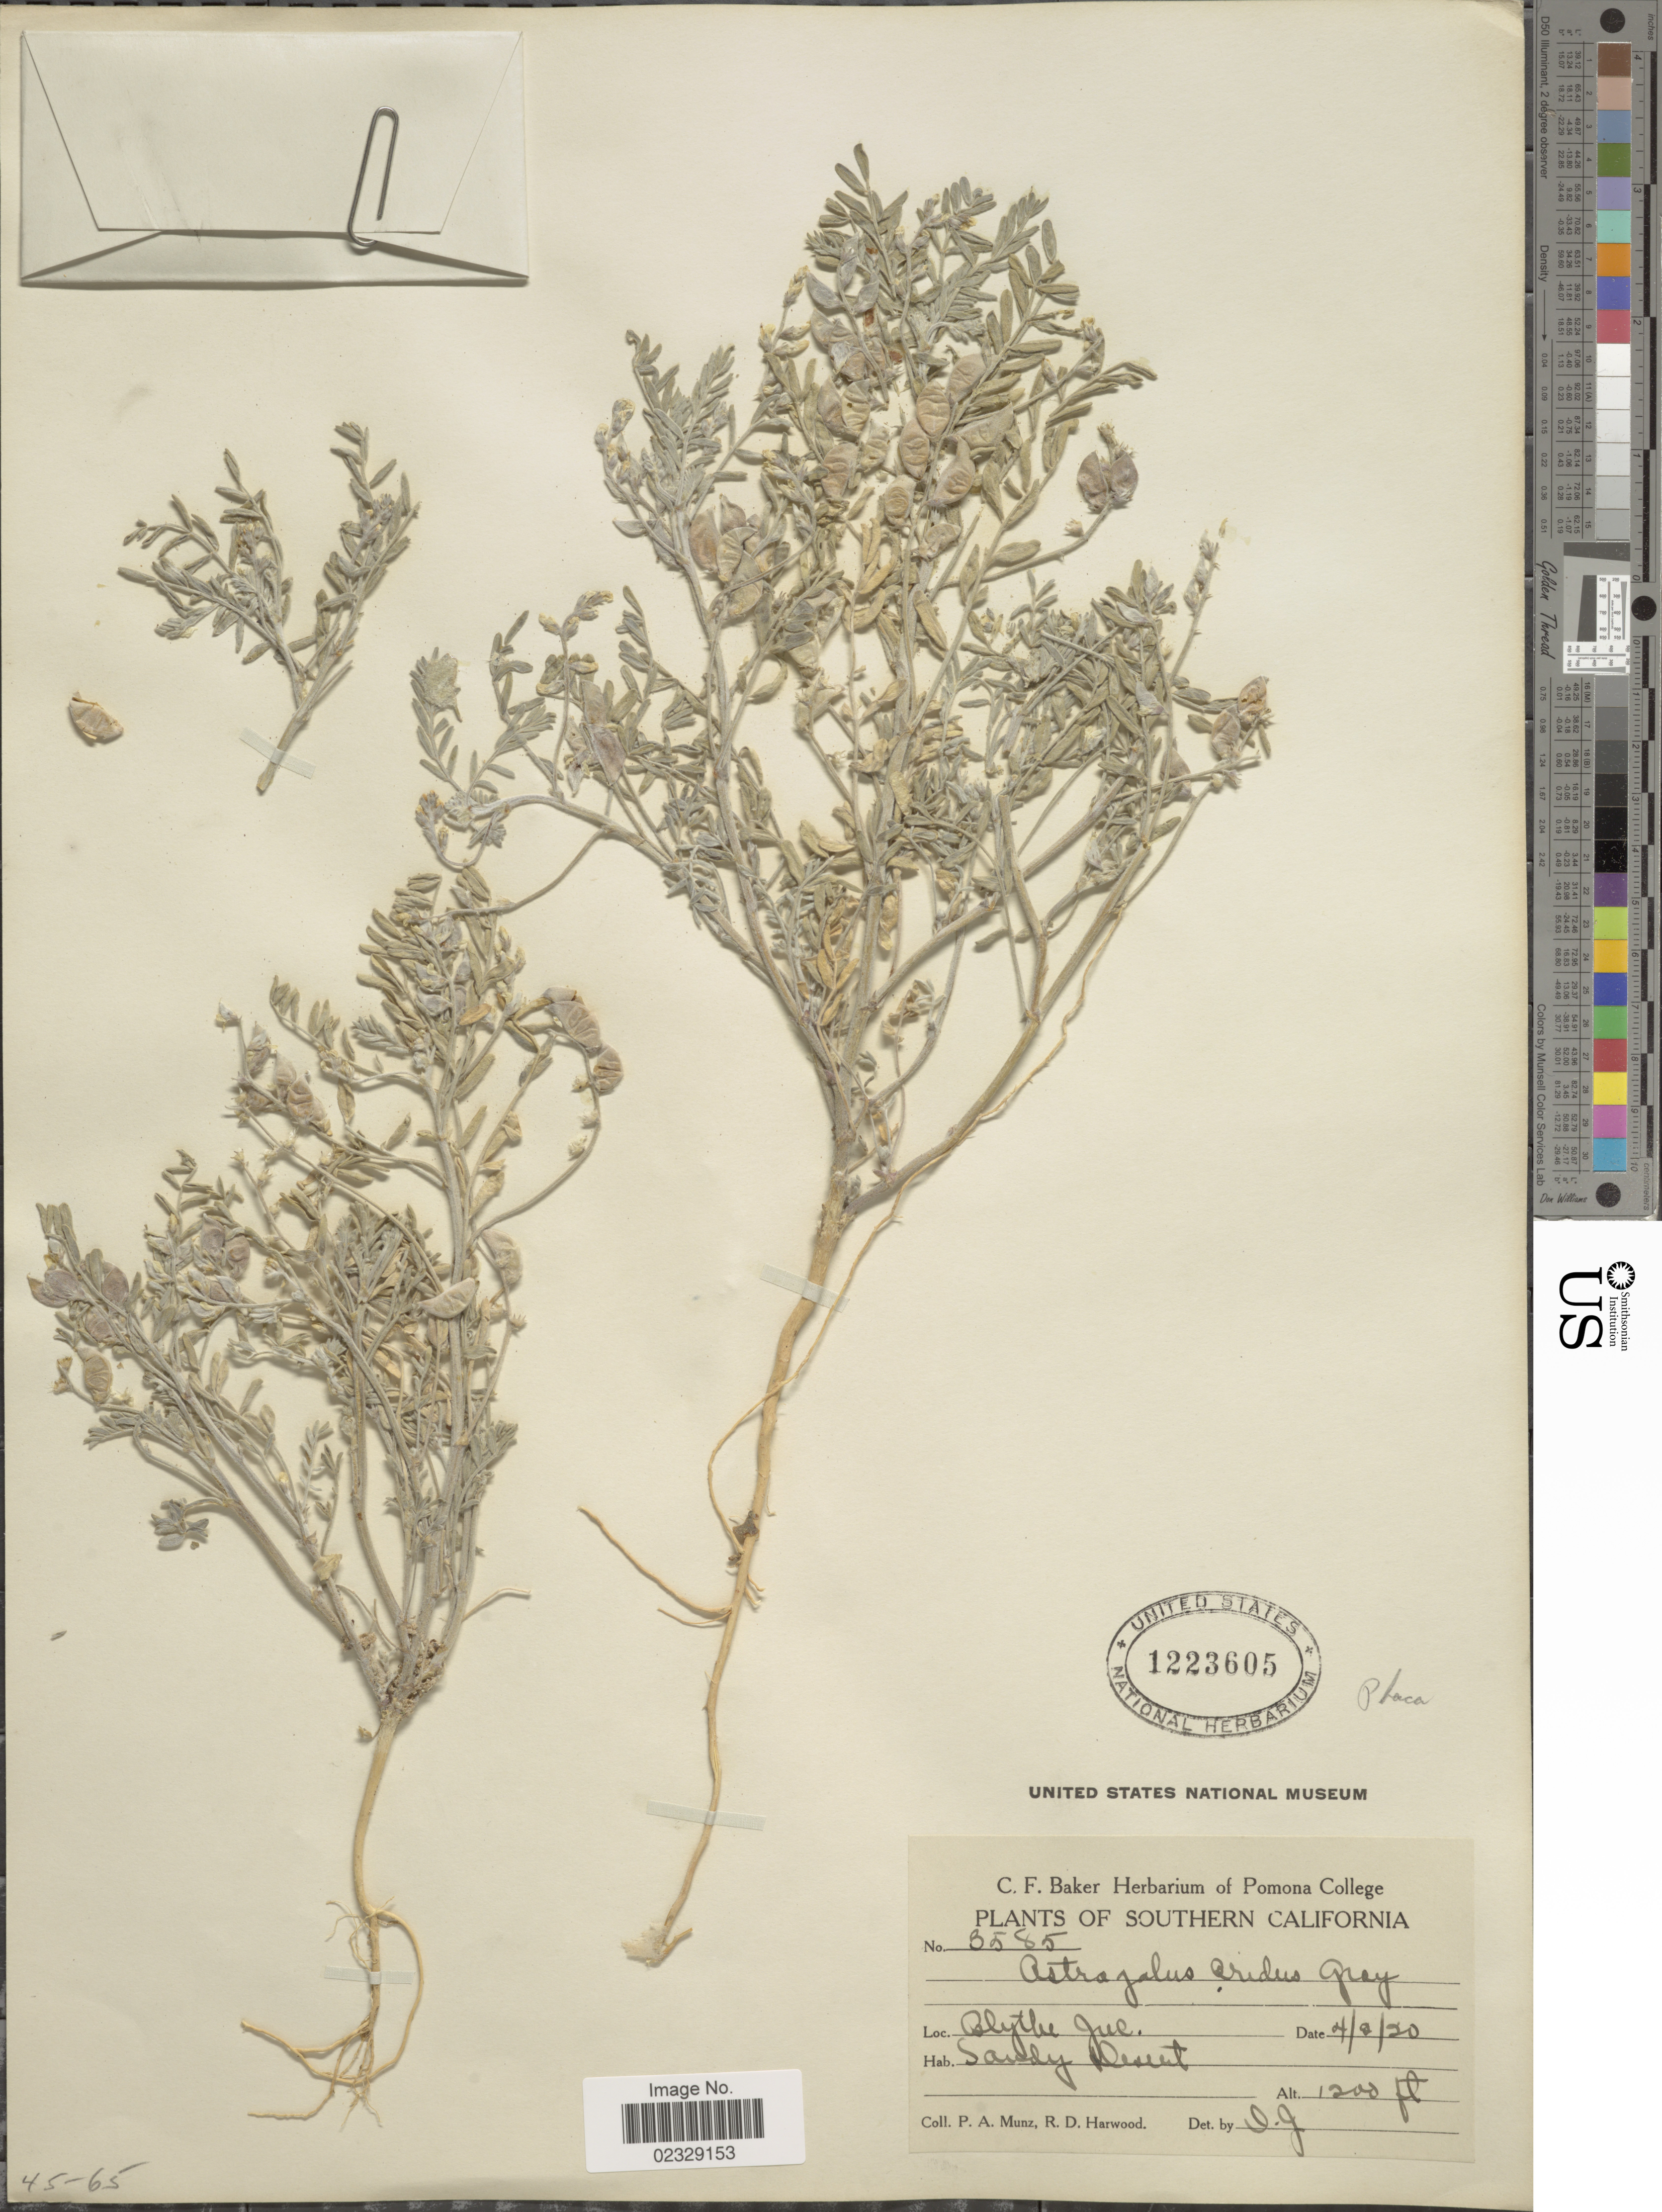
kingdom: Plantae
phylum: Tracheophyta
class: Magnoliopsida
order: Fabales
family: Fabaceae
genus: Astragalus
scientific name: Astragalus aridus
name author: A. Gray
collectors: P. A. Munz & R. Harwood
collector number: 3585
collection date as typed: Transcribed d/m/y: 8/4/20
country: United States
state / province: California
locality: Southern California, Blythe Juc.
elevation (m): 366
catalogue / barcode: US 1223605